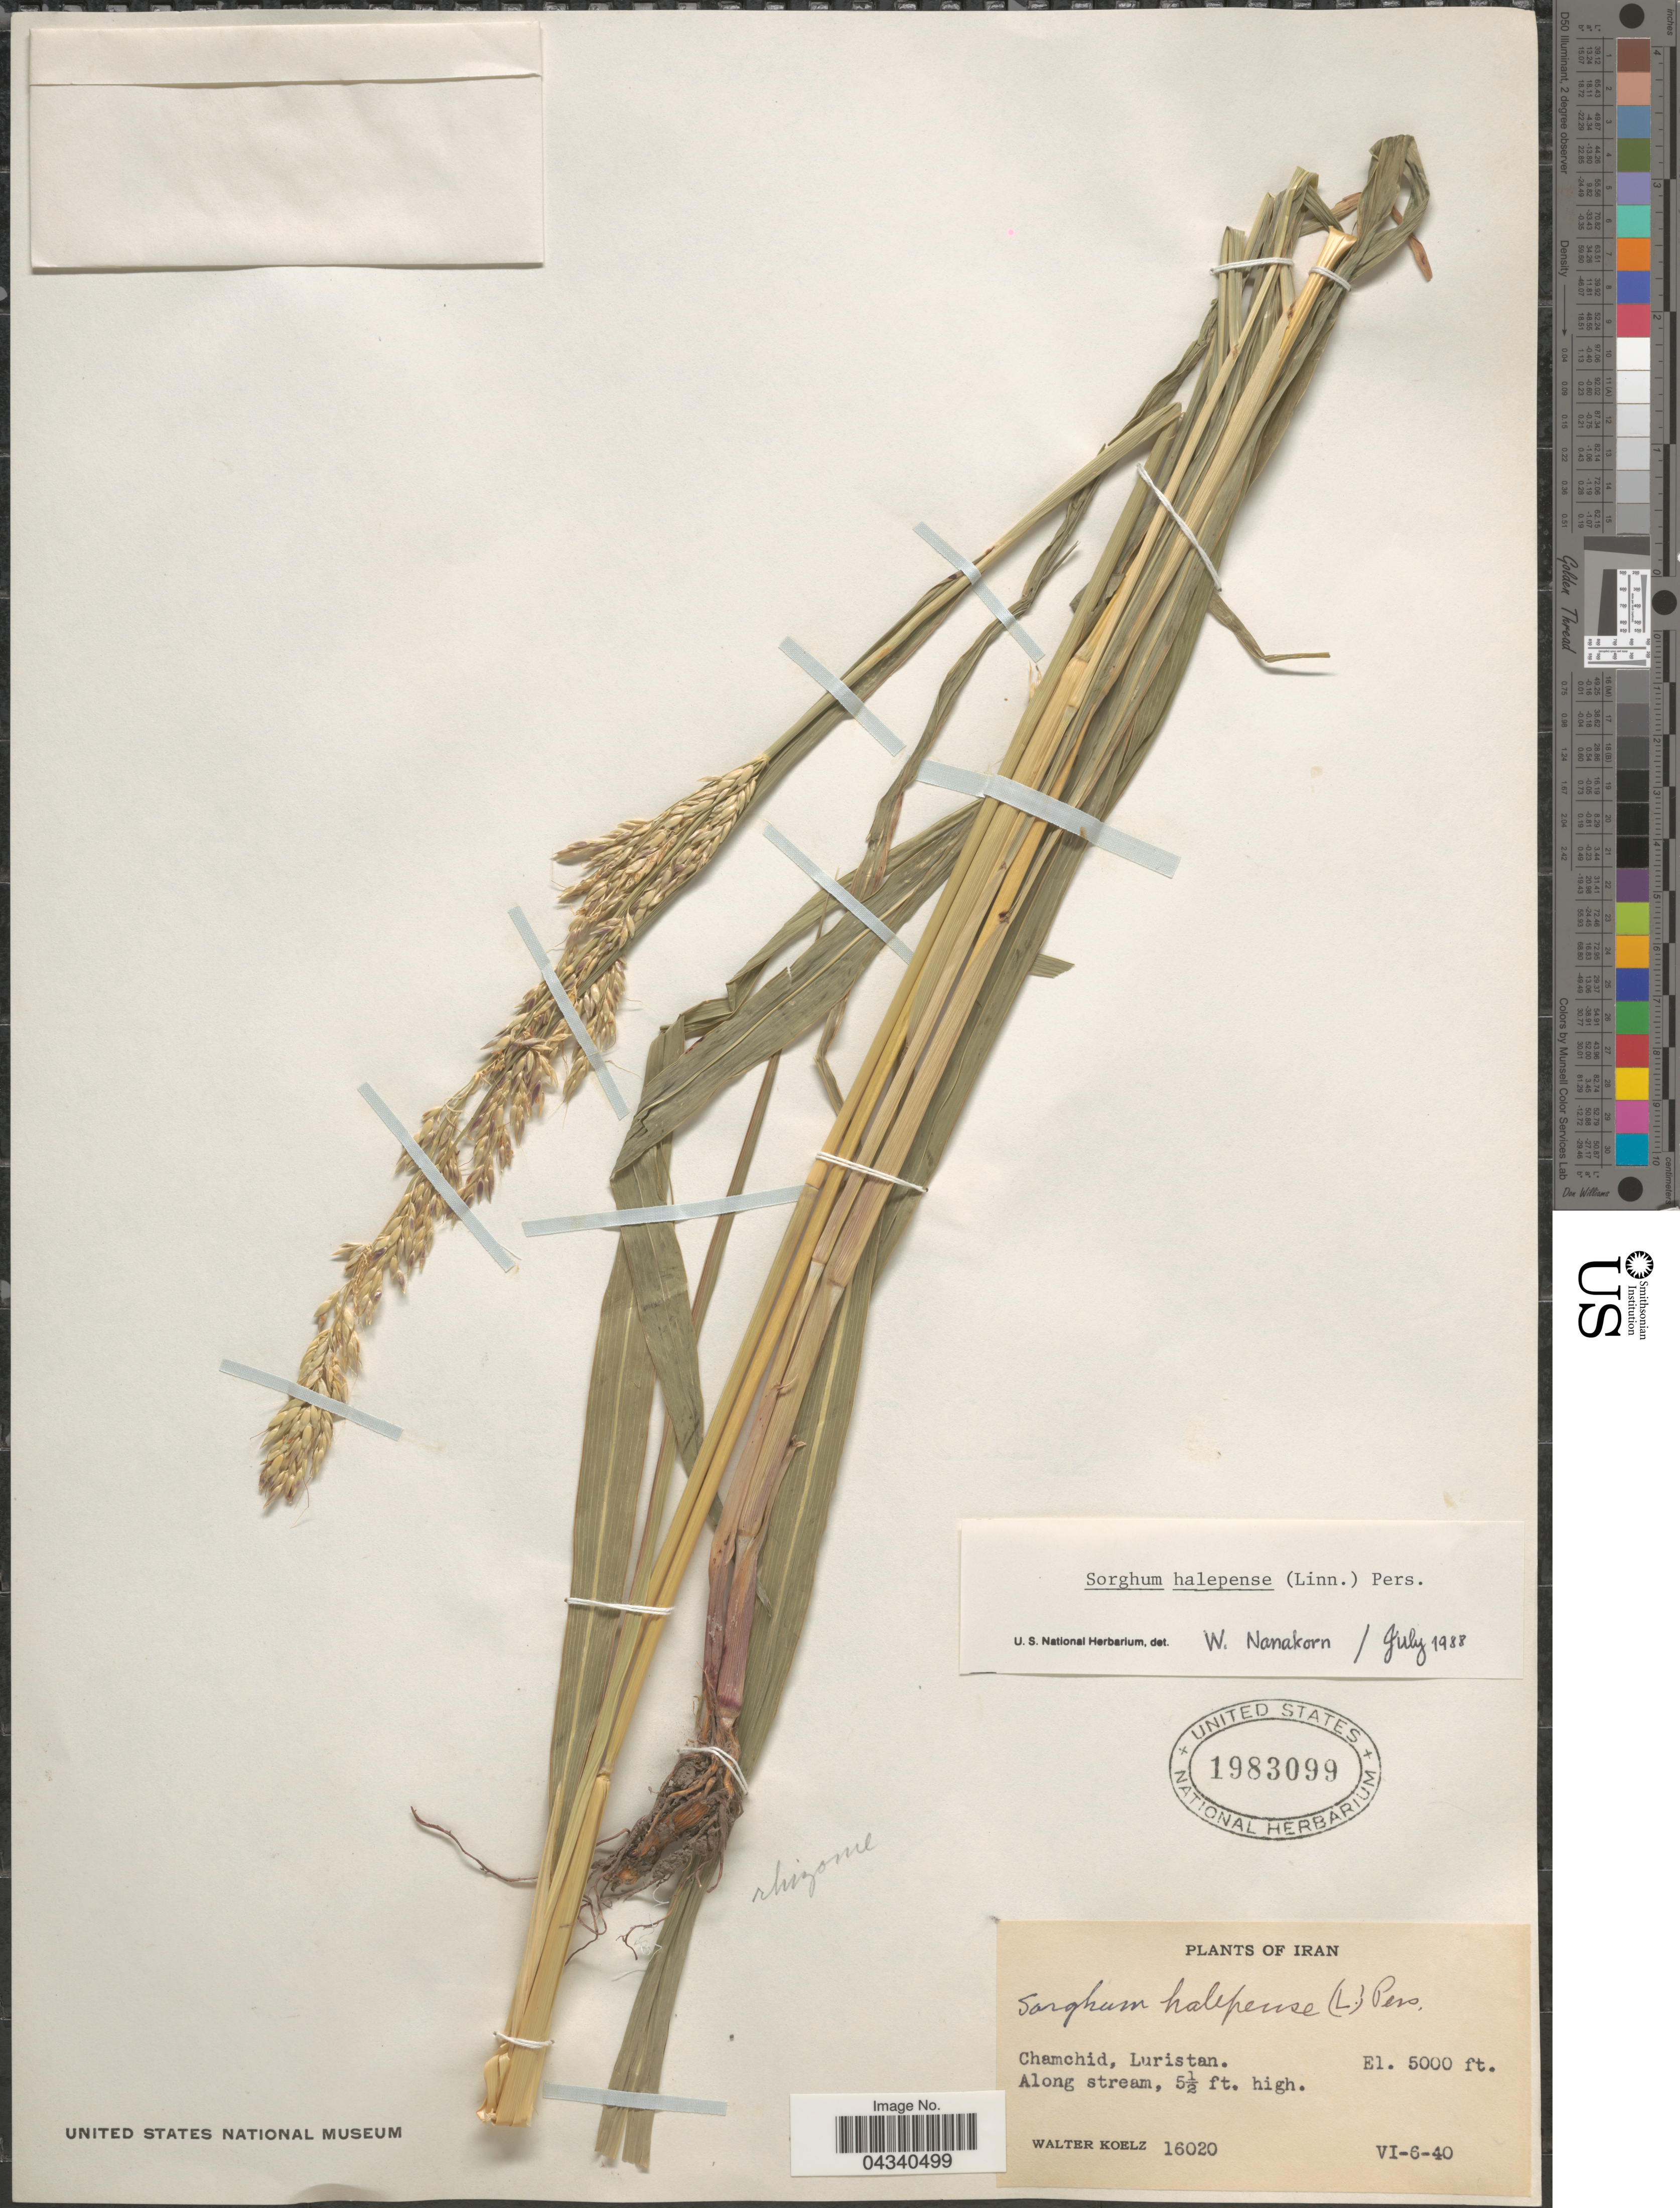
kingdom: Plantae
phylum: Tracheophyta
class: Liliopsida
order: Poales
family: Poaceae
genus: Sorghum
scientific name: Sorghum halepense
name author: (L.) Pers.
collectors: W. N. Koelz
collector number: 16020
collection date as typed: Transcribed d/m/y: 6/6/40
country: Iran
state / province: Lorestan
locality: Chamchid, Luristan.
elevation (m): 1524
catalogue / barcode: US 1983099